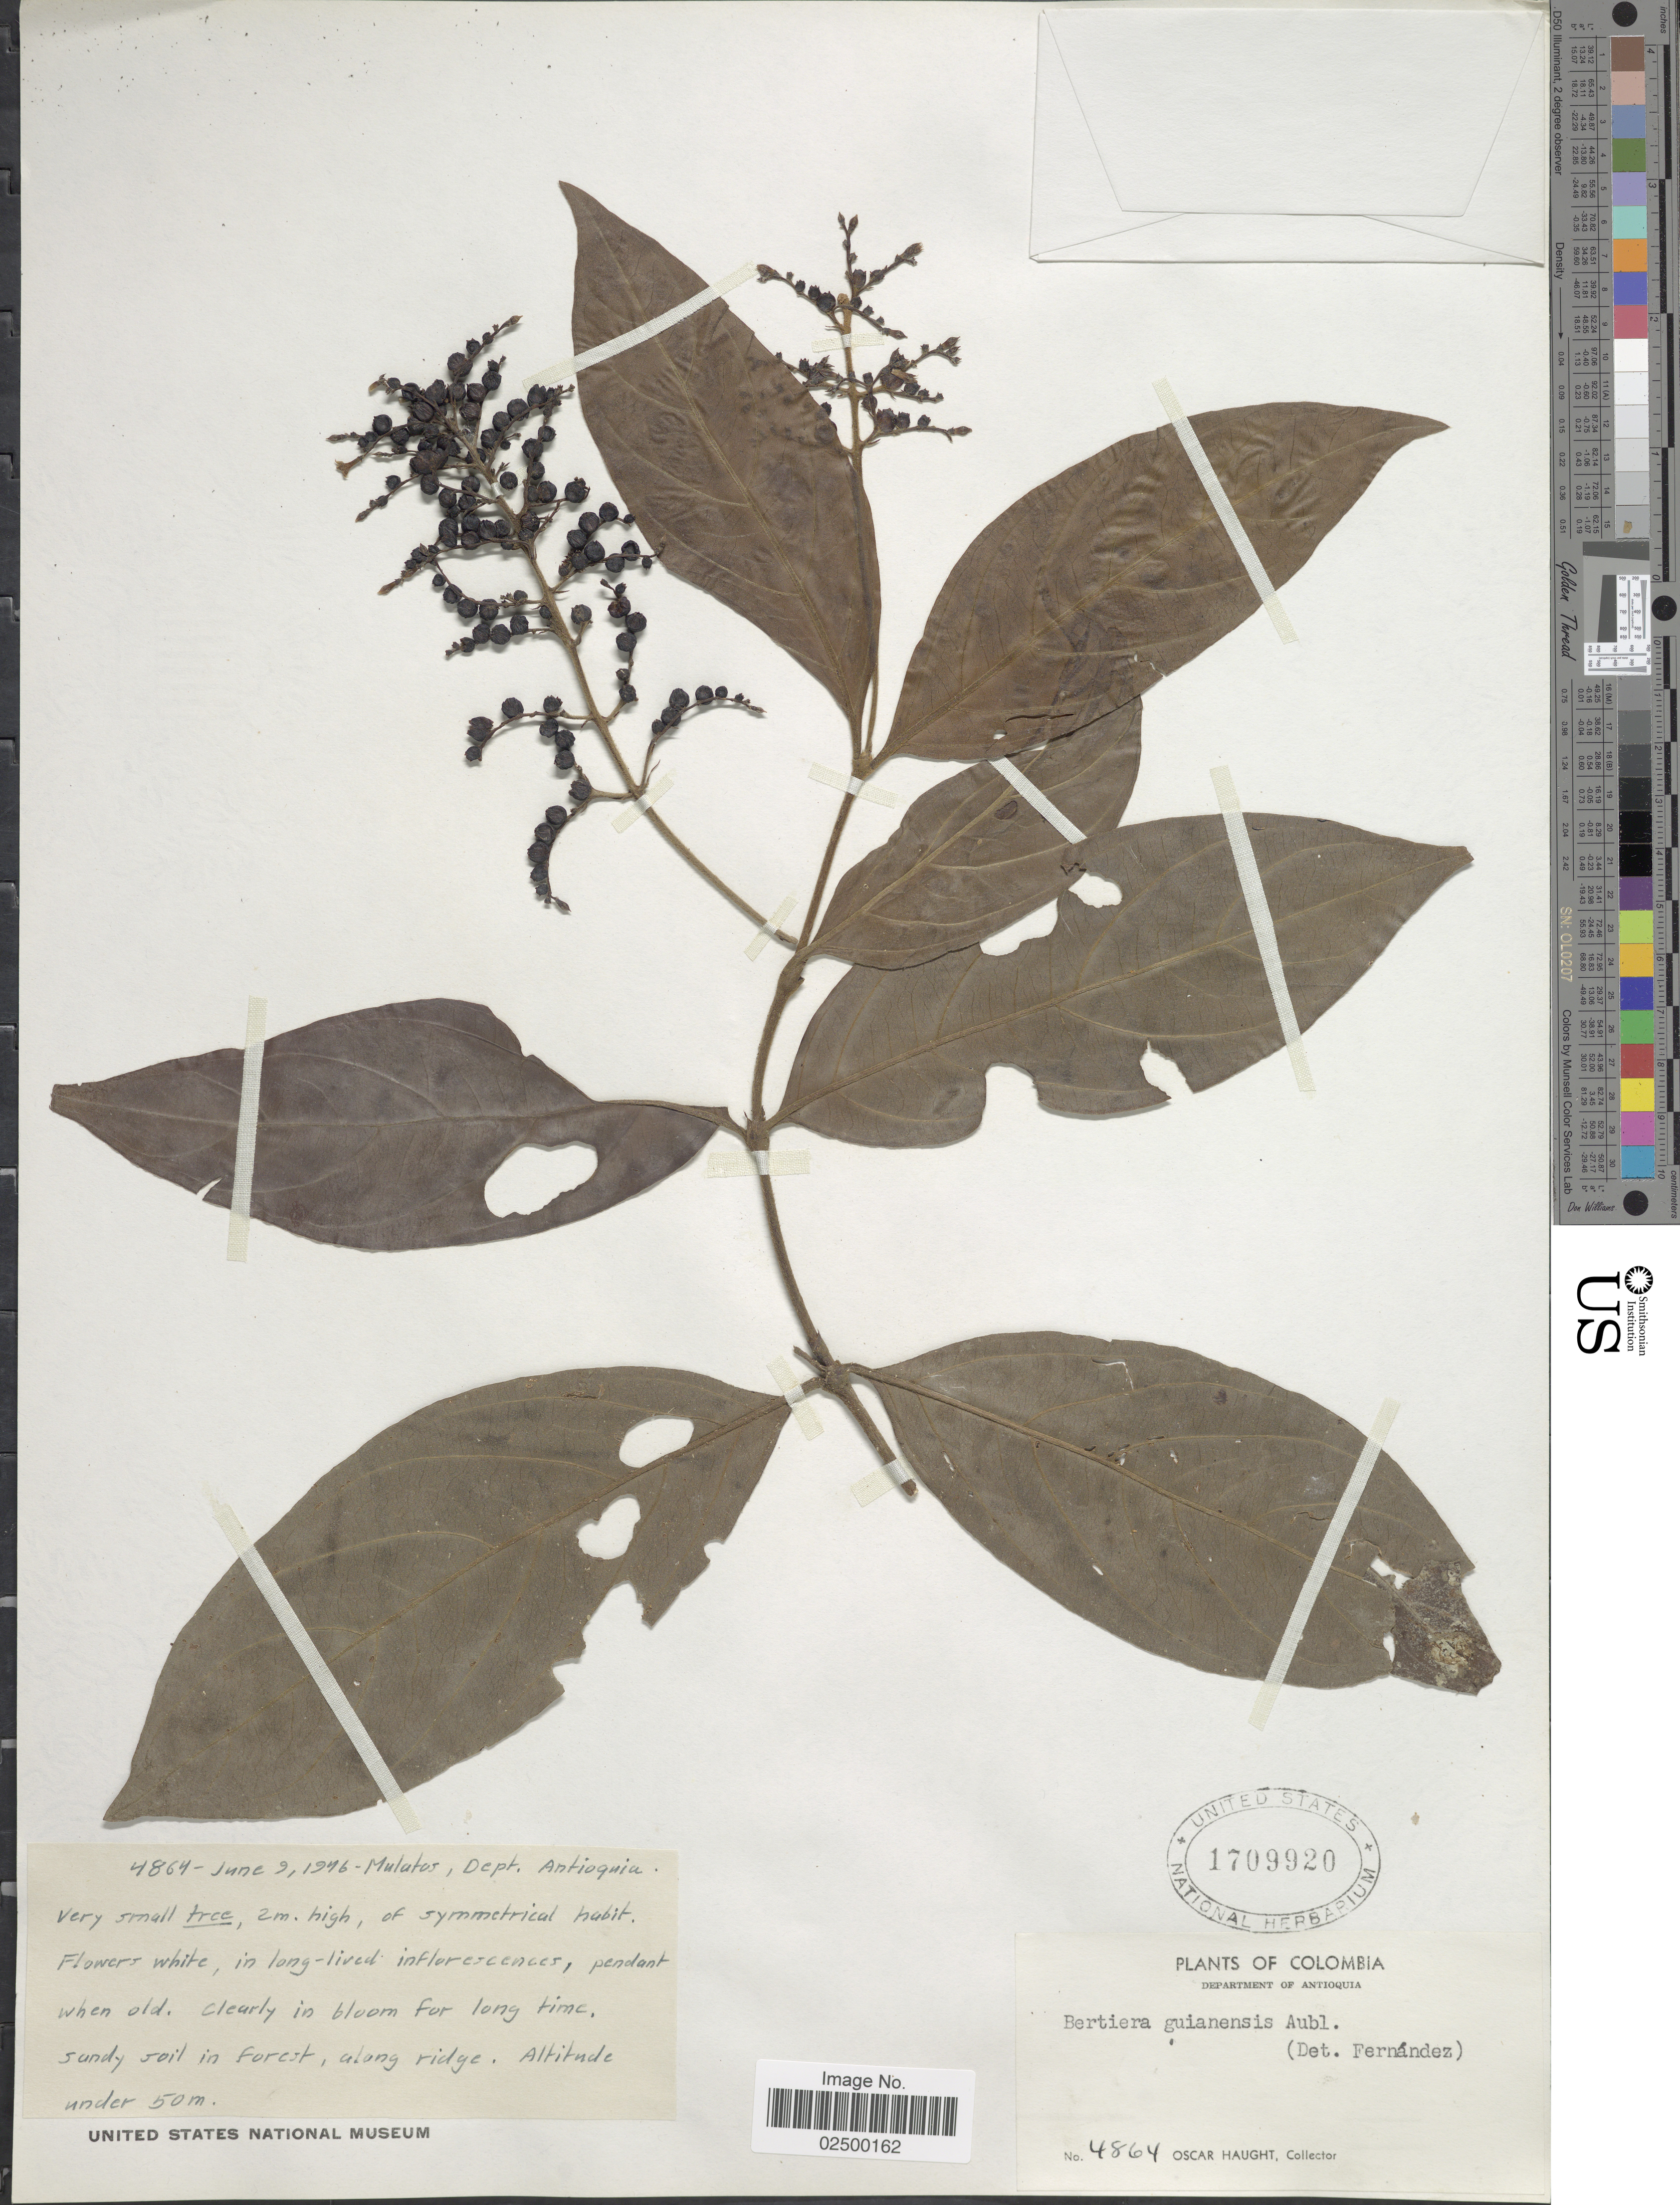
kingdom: Plantae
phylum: Tracheophyta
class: Magnoliopsida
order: Gentianales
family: Rubiaceae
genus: Bertiera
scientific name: Bertiera guianensis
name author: Aubl.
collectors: O. Haught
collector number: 4864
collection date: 1946-06-09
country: Colombia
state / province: Antioquia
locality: Mulatos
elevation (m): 0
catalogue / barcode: US 1709920